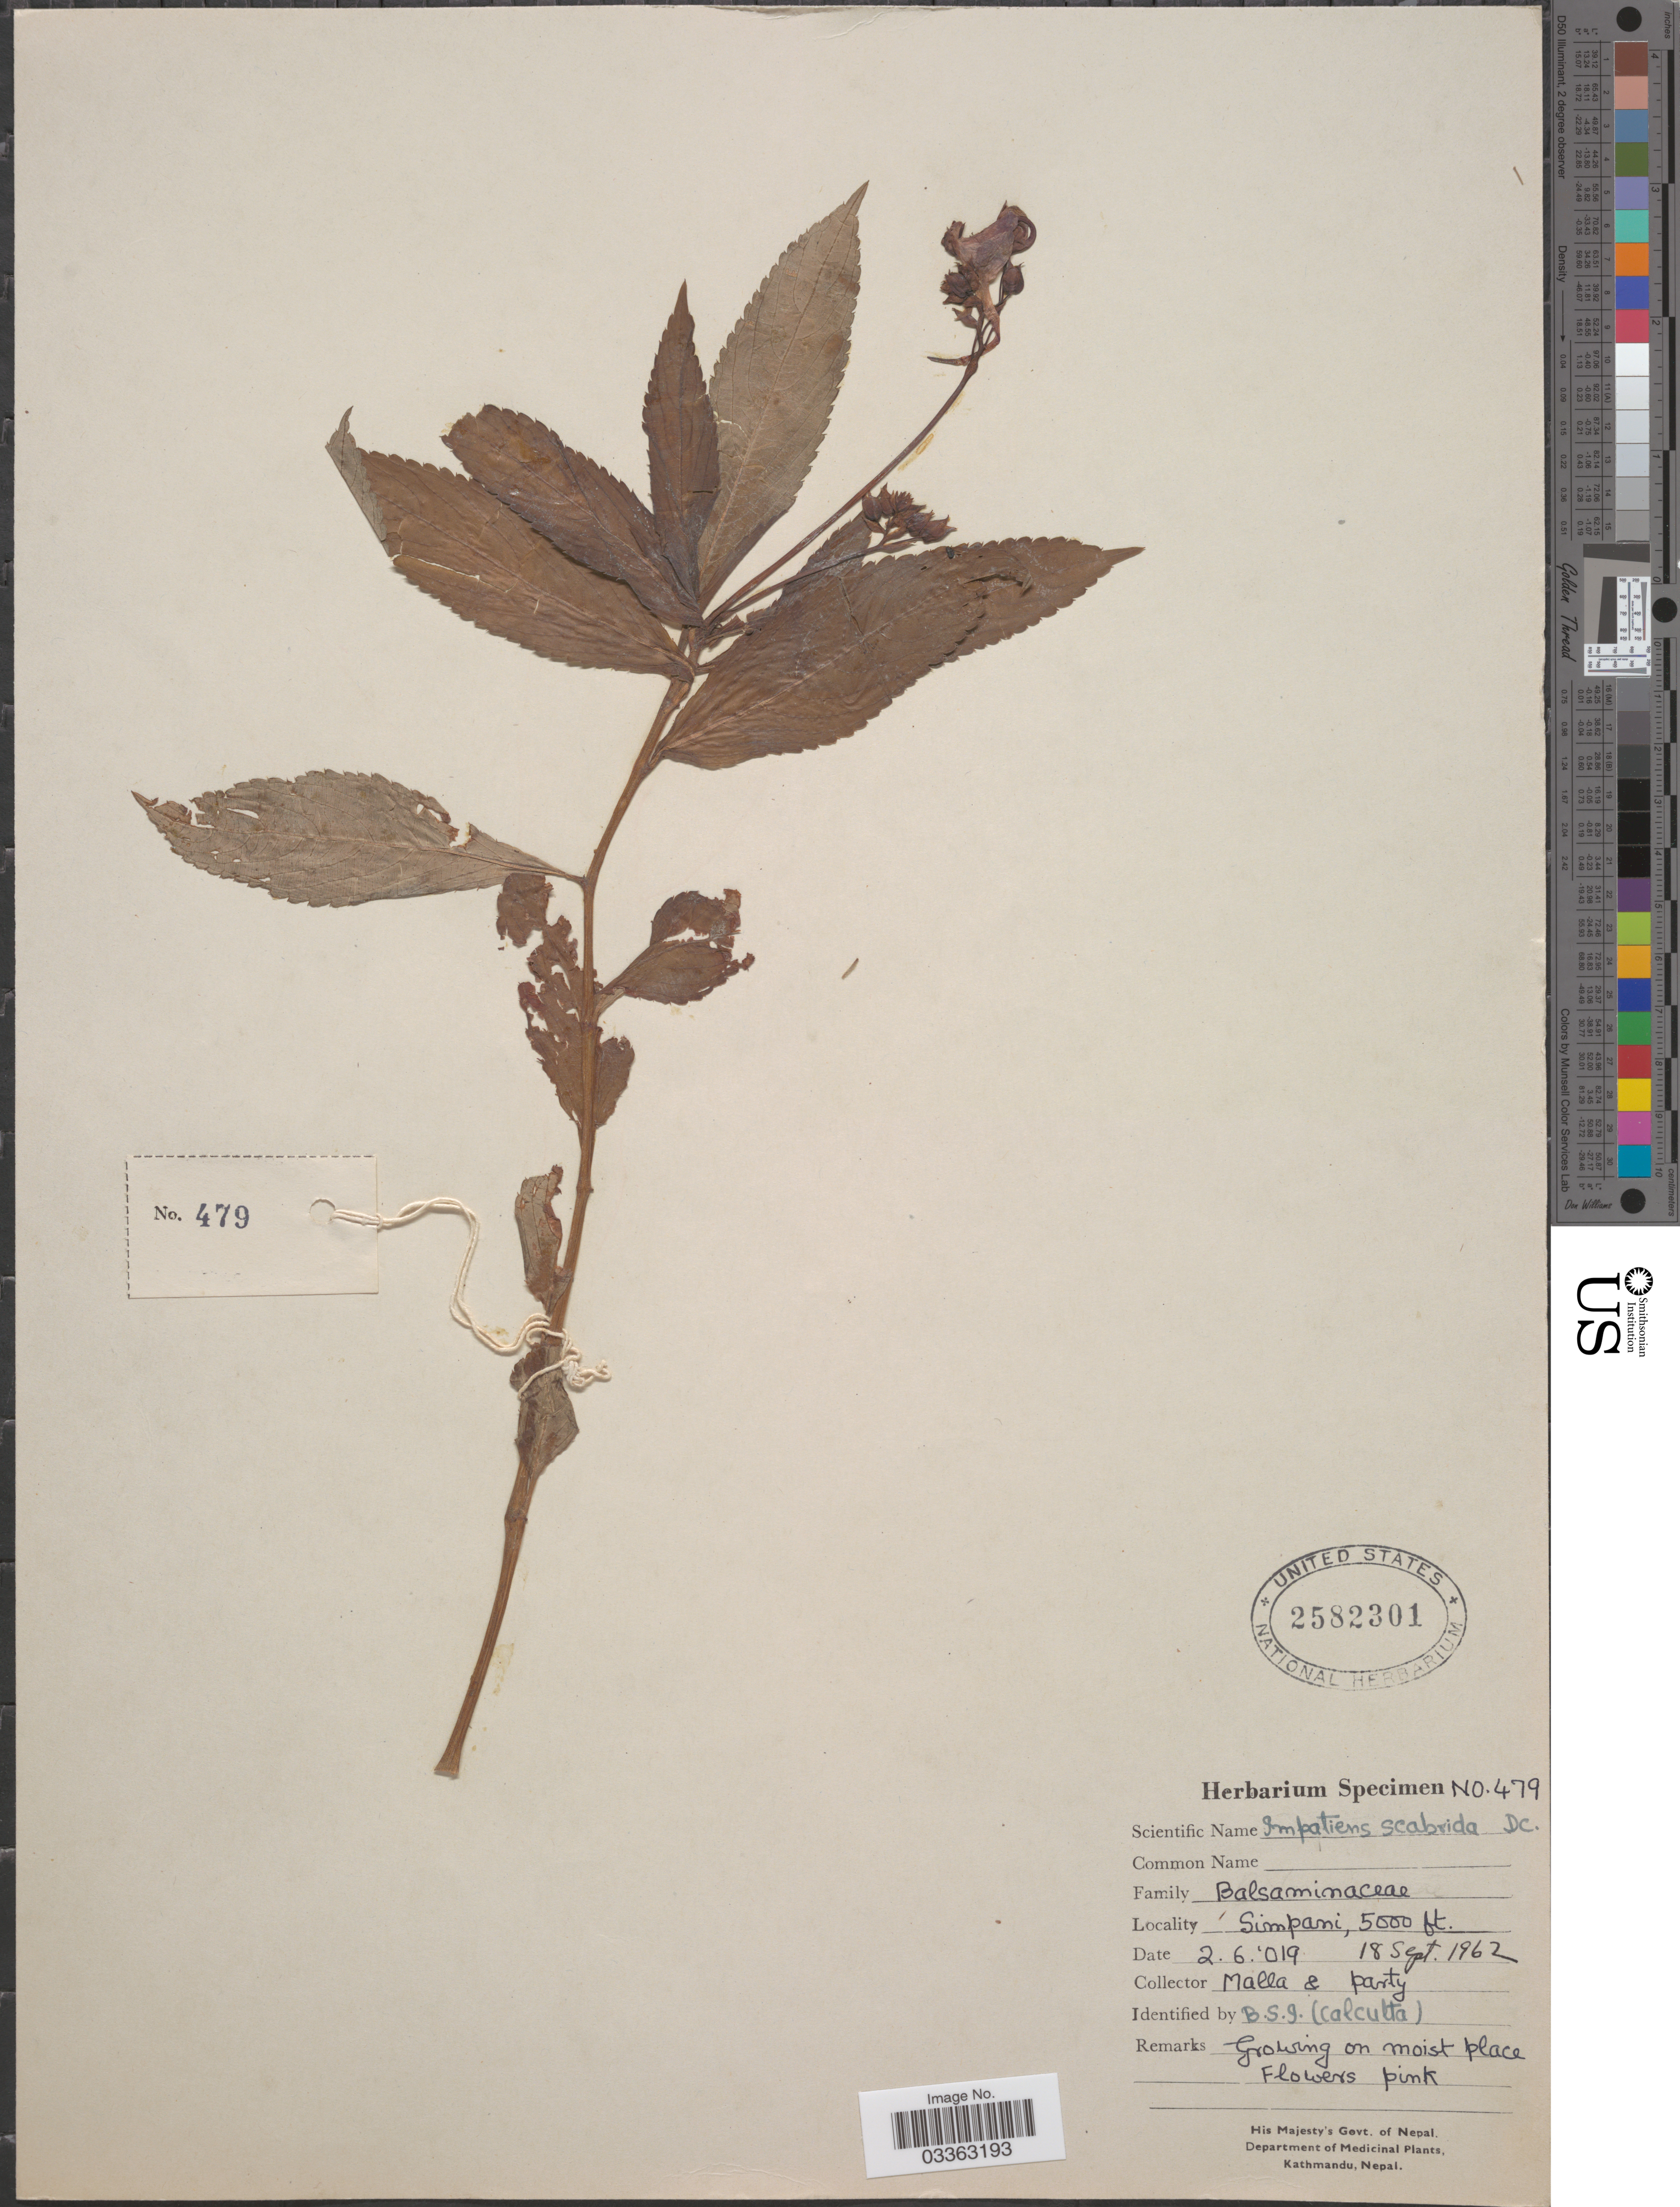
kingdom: Plantae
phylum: Tracheophyta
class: Magnoliopsida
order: Ericales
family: Balsaminaceae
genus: Impatiens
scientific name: Impatiens scabrida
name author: DC.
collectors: Malla & et al.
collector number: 479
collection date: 1962-09-18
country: Nepal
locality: Simpani.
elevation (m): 1524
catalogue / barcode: US 2582301